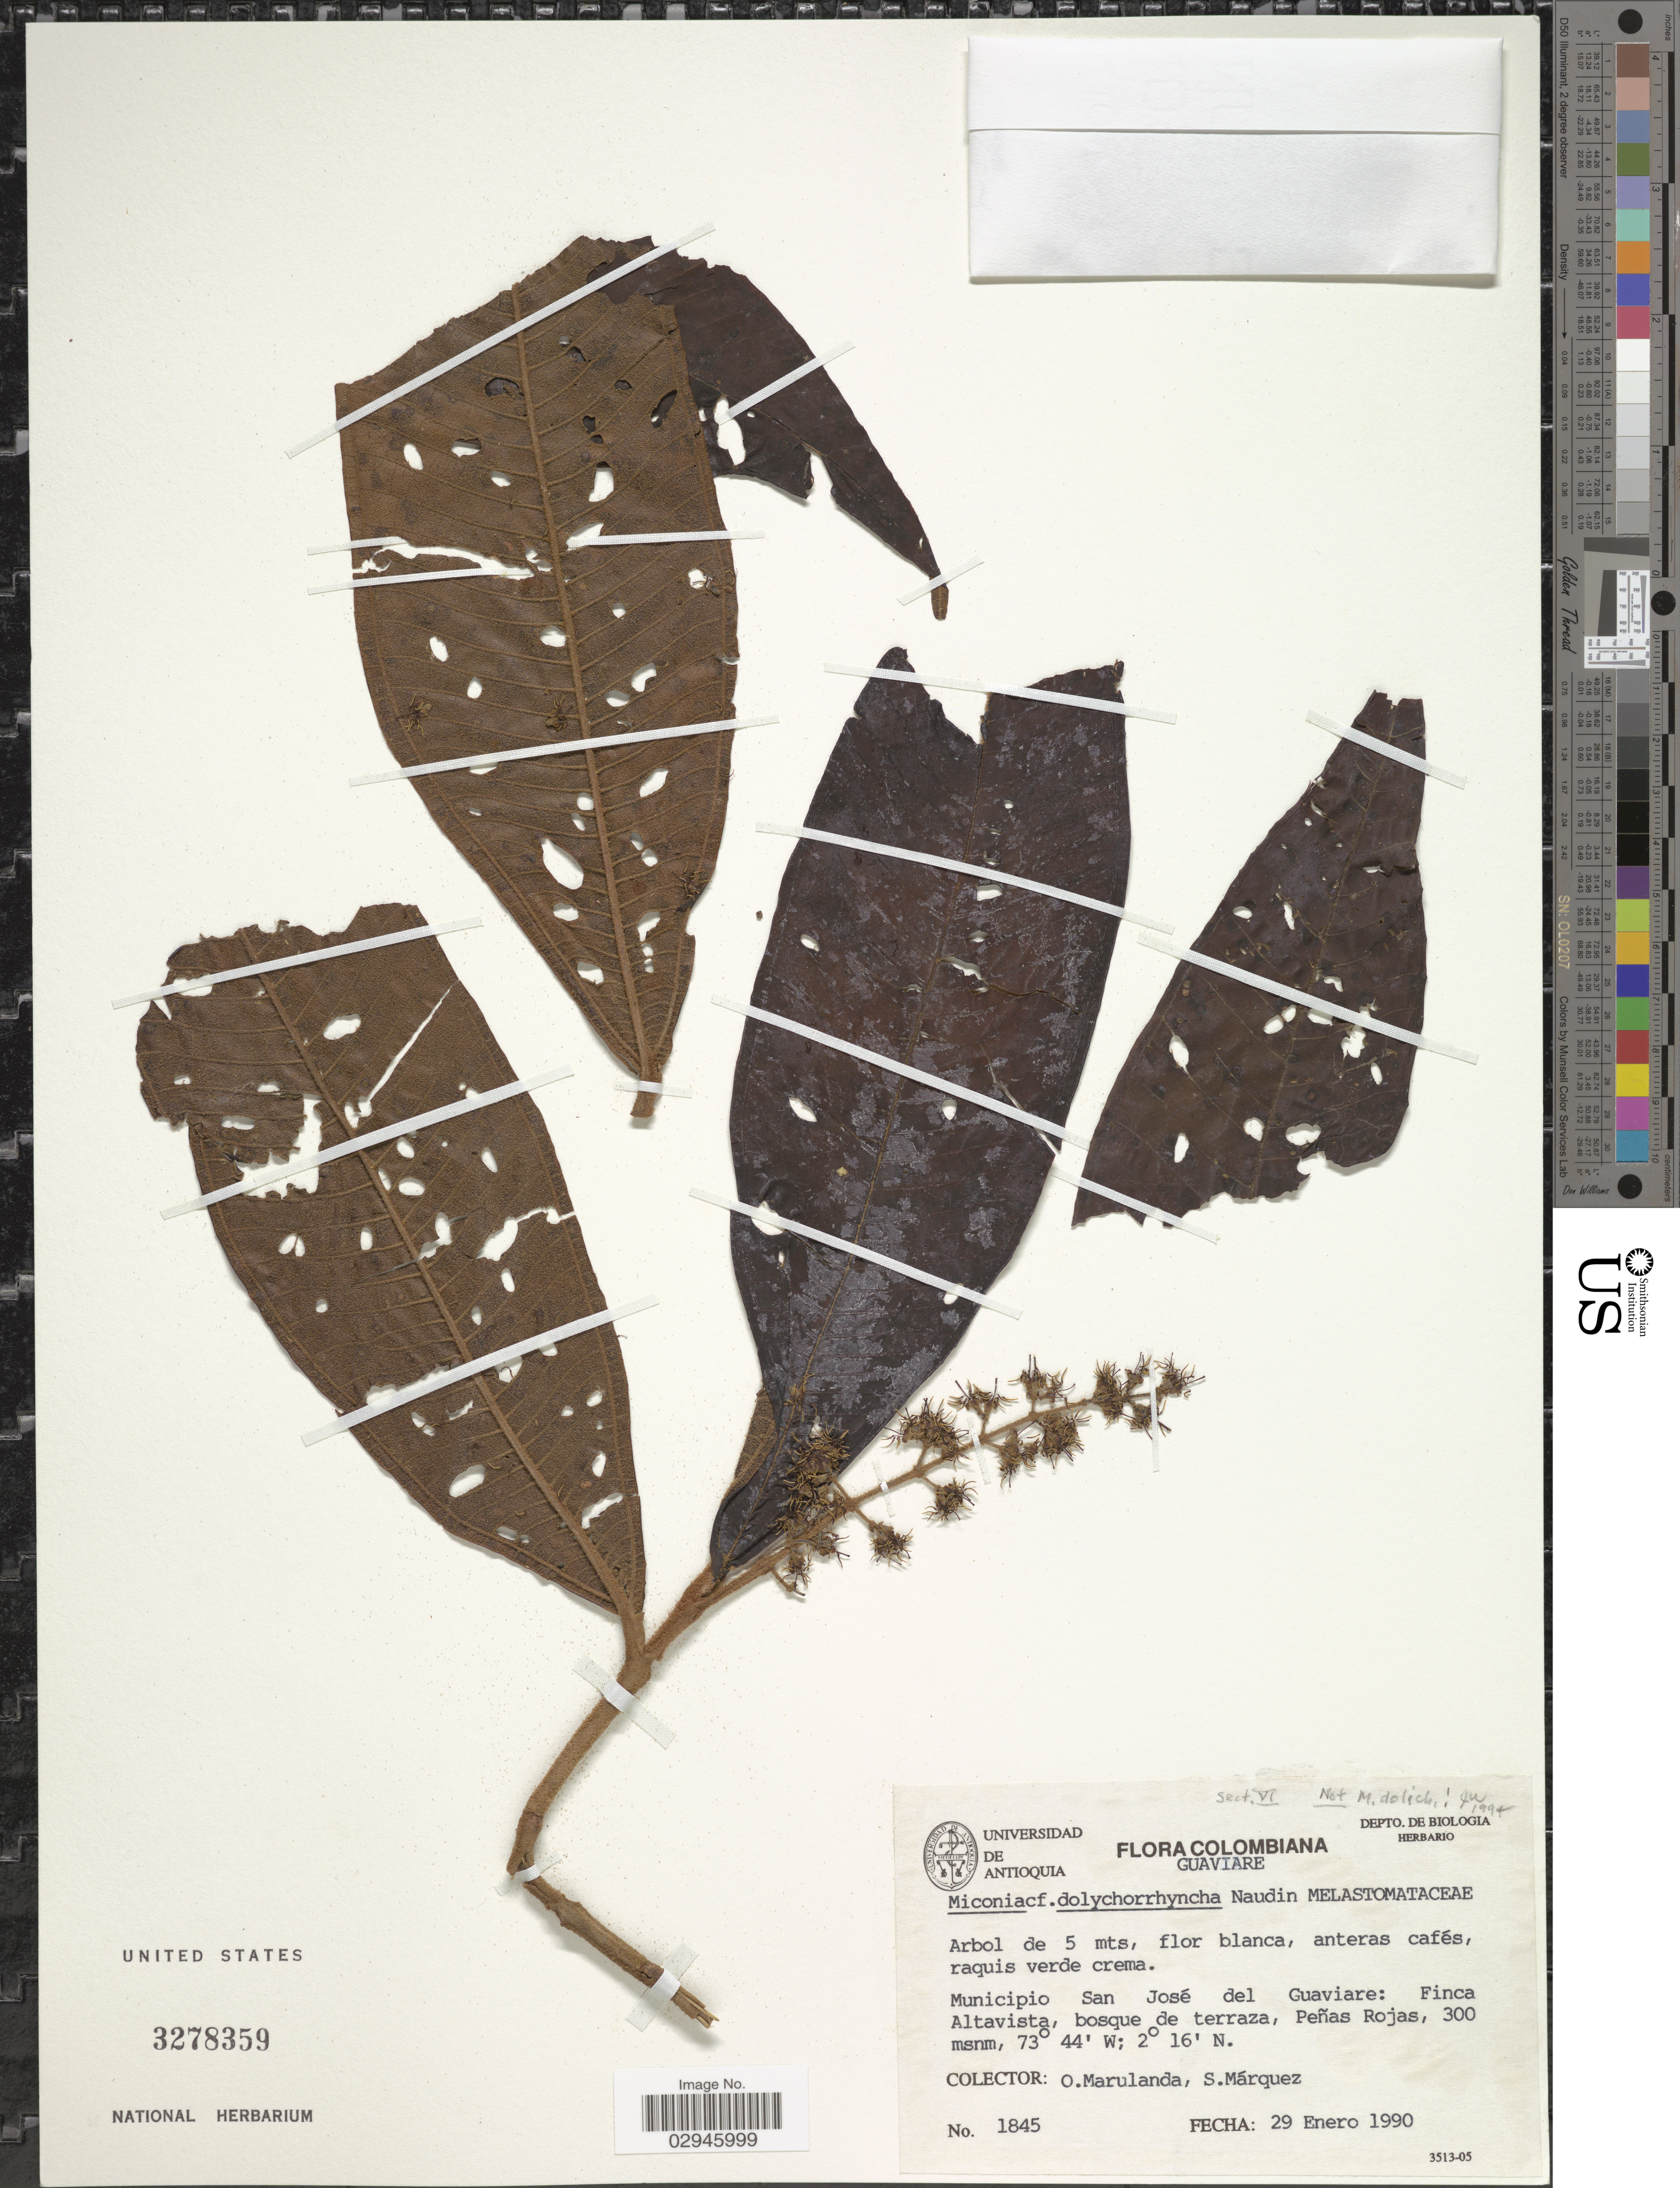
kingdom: Plantae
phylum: Tracheophyta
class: Magnoliopsida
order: Myrtales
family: Melastomataceae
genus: Miconia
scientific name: Miconia sp.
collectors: O. Marulanda & S. Márquez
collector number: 1845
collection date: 1990-01-29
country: Colombia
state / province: Guaviare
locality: Municipio San José del Guaviare: Finca Altavista, Peñas Rojas.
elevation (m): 300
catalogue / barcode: US 3278359